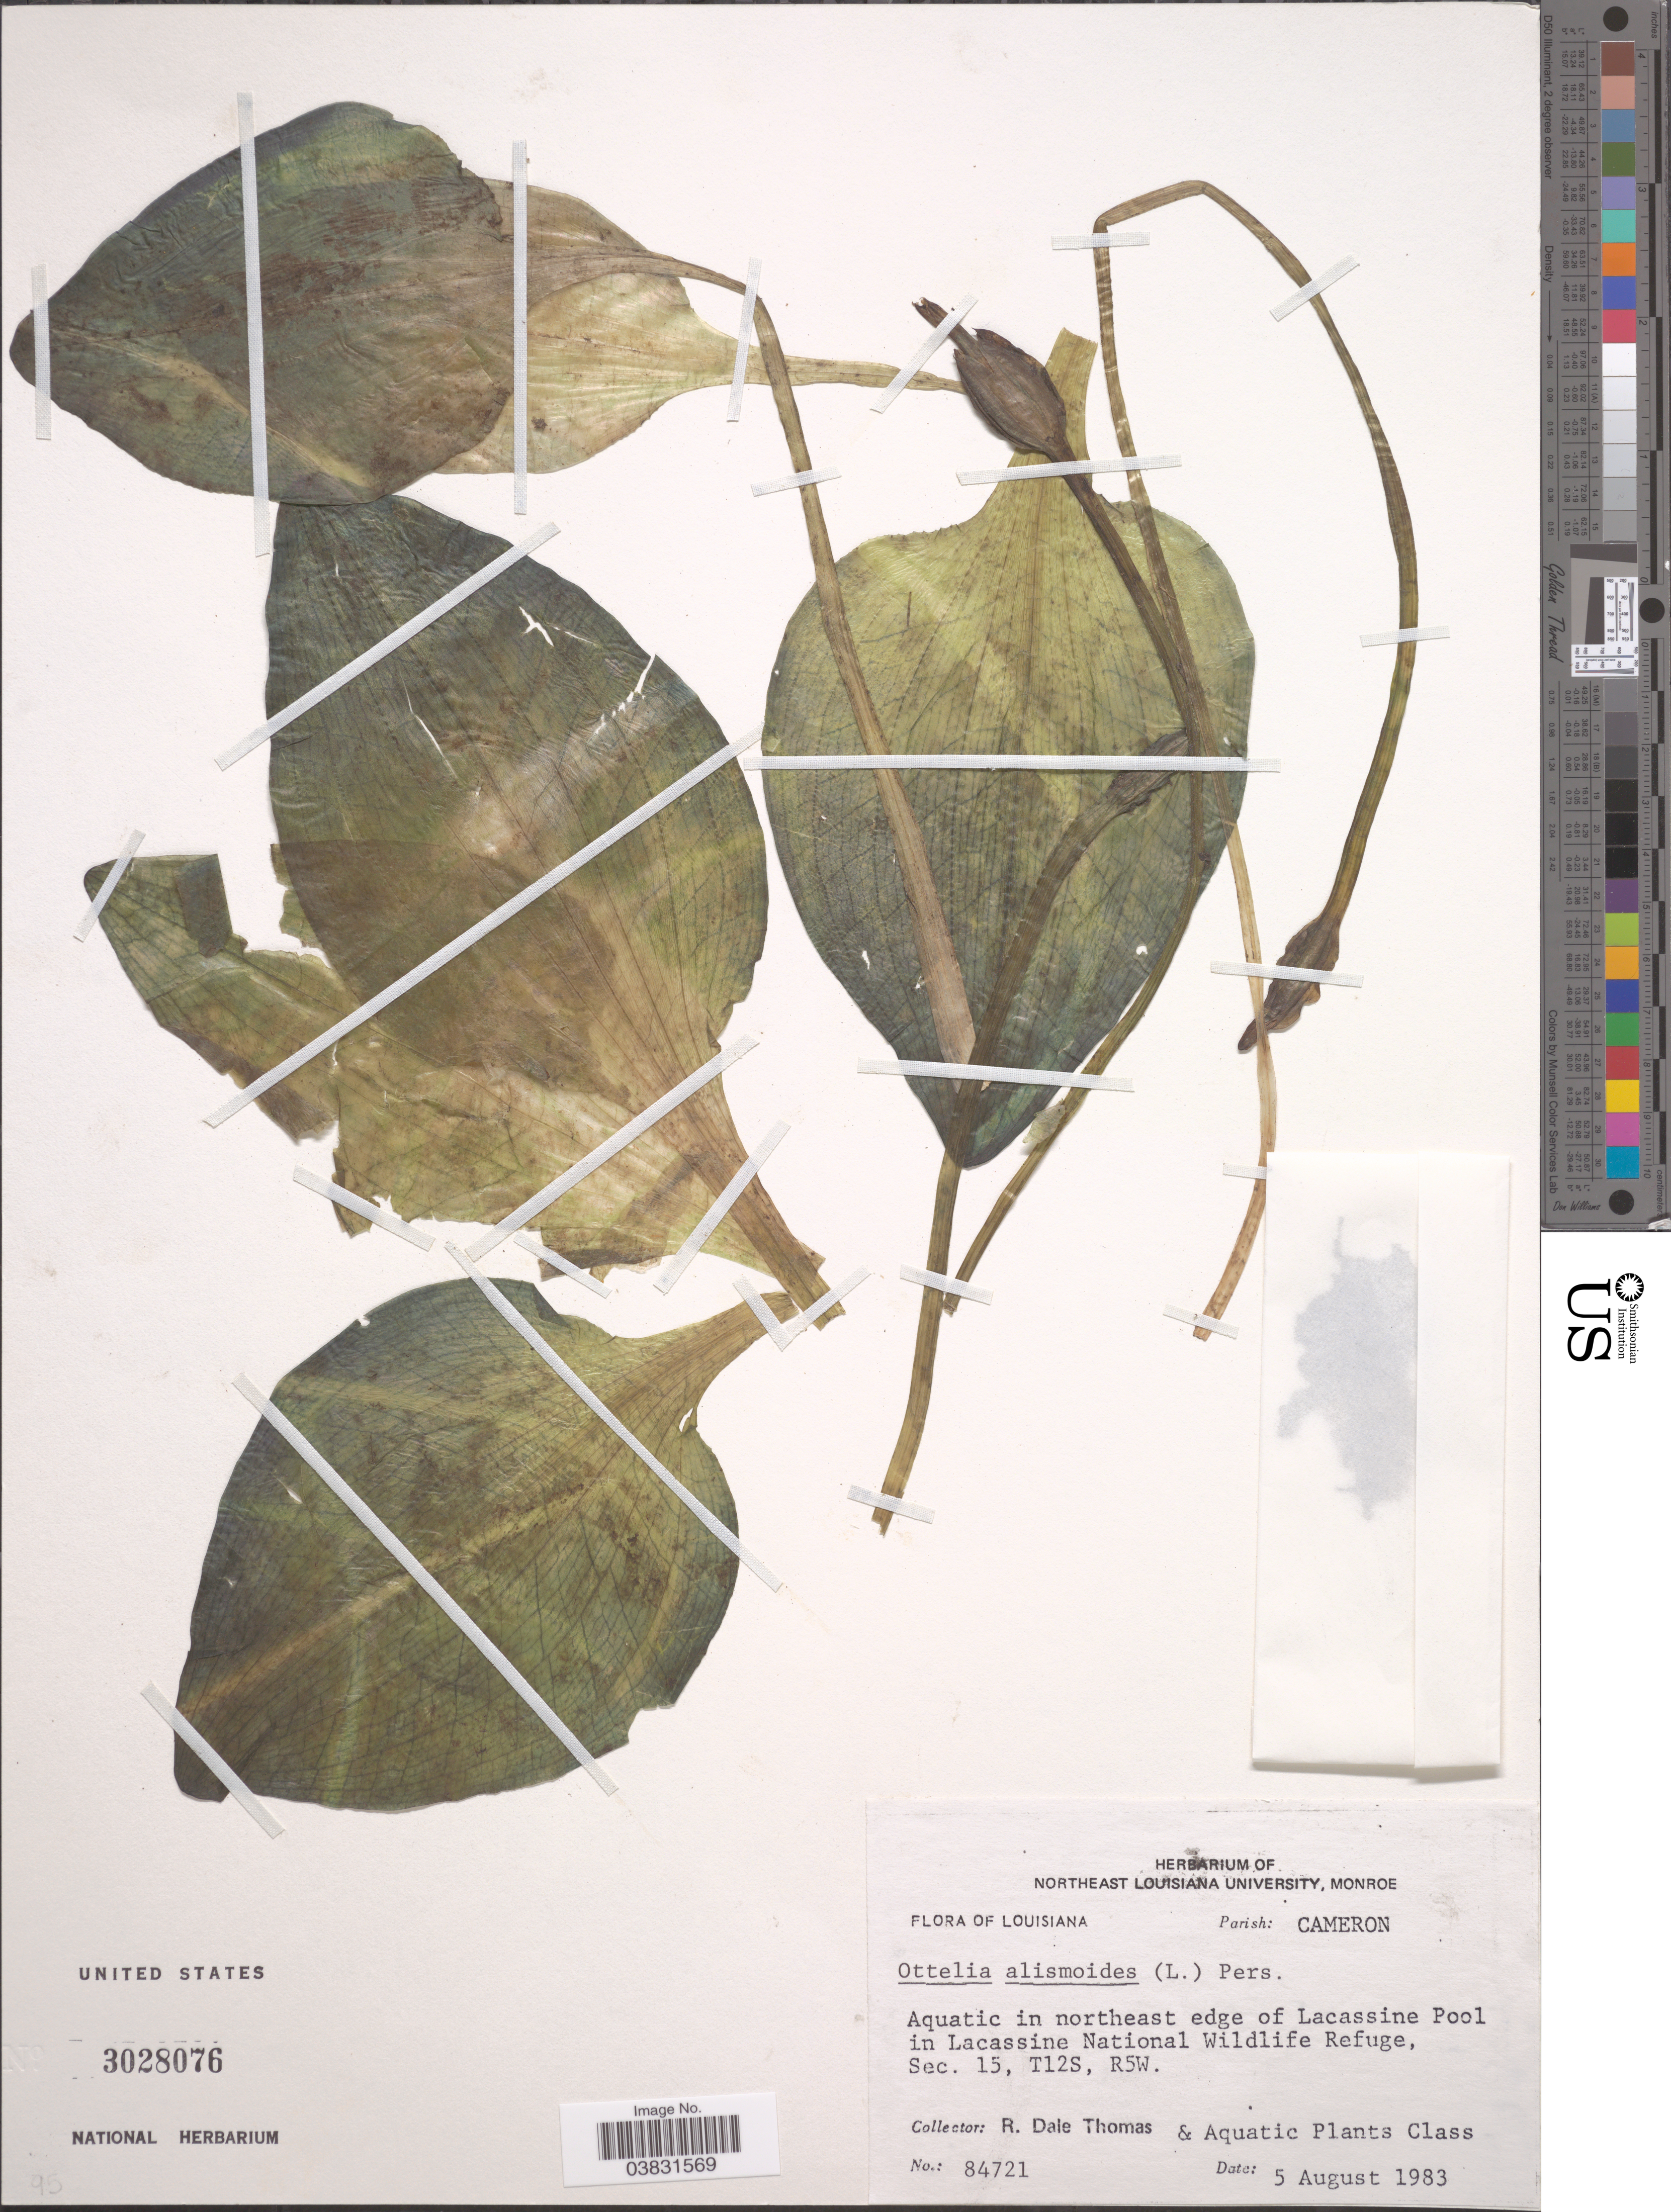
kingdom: Plantae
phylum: Tracheophyta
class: Liliopsida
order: Alismatales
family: Hydrocharitaceae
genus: Ottelia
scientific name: Ottelia alismoides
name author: Pers.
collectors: R. Thomas & Aquatic Plants Class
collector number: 84721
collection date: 1983-08-05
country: United States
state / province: Louisiana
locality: Parish: Cameron. Aquatic in northeast edge of Lacassine Pool in Lacassine National Wildlife Refuge, Sec. 15, T12S, R5W.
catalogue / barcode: US 3028076